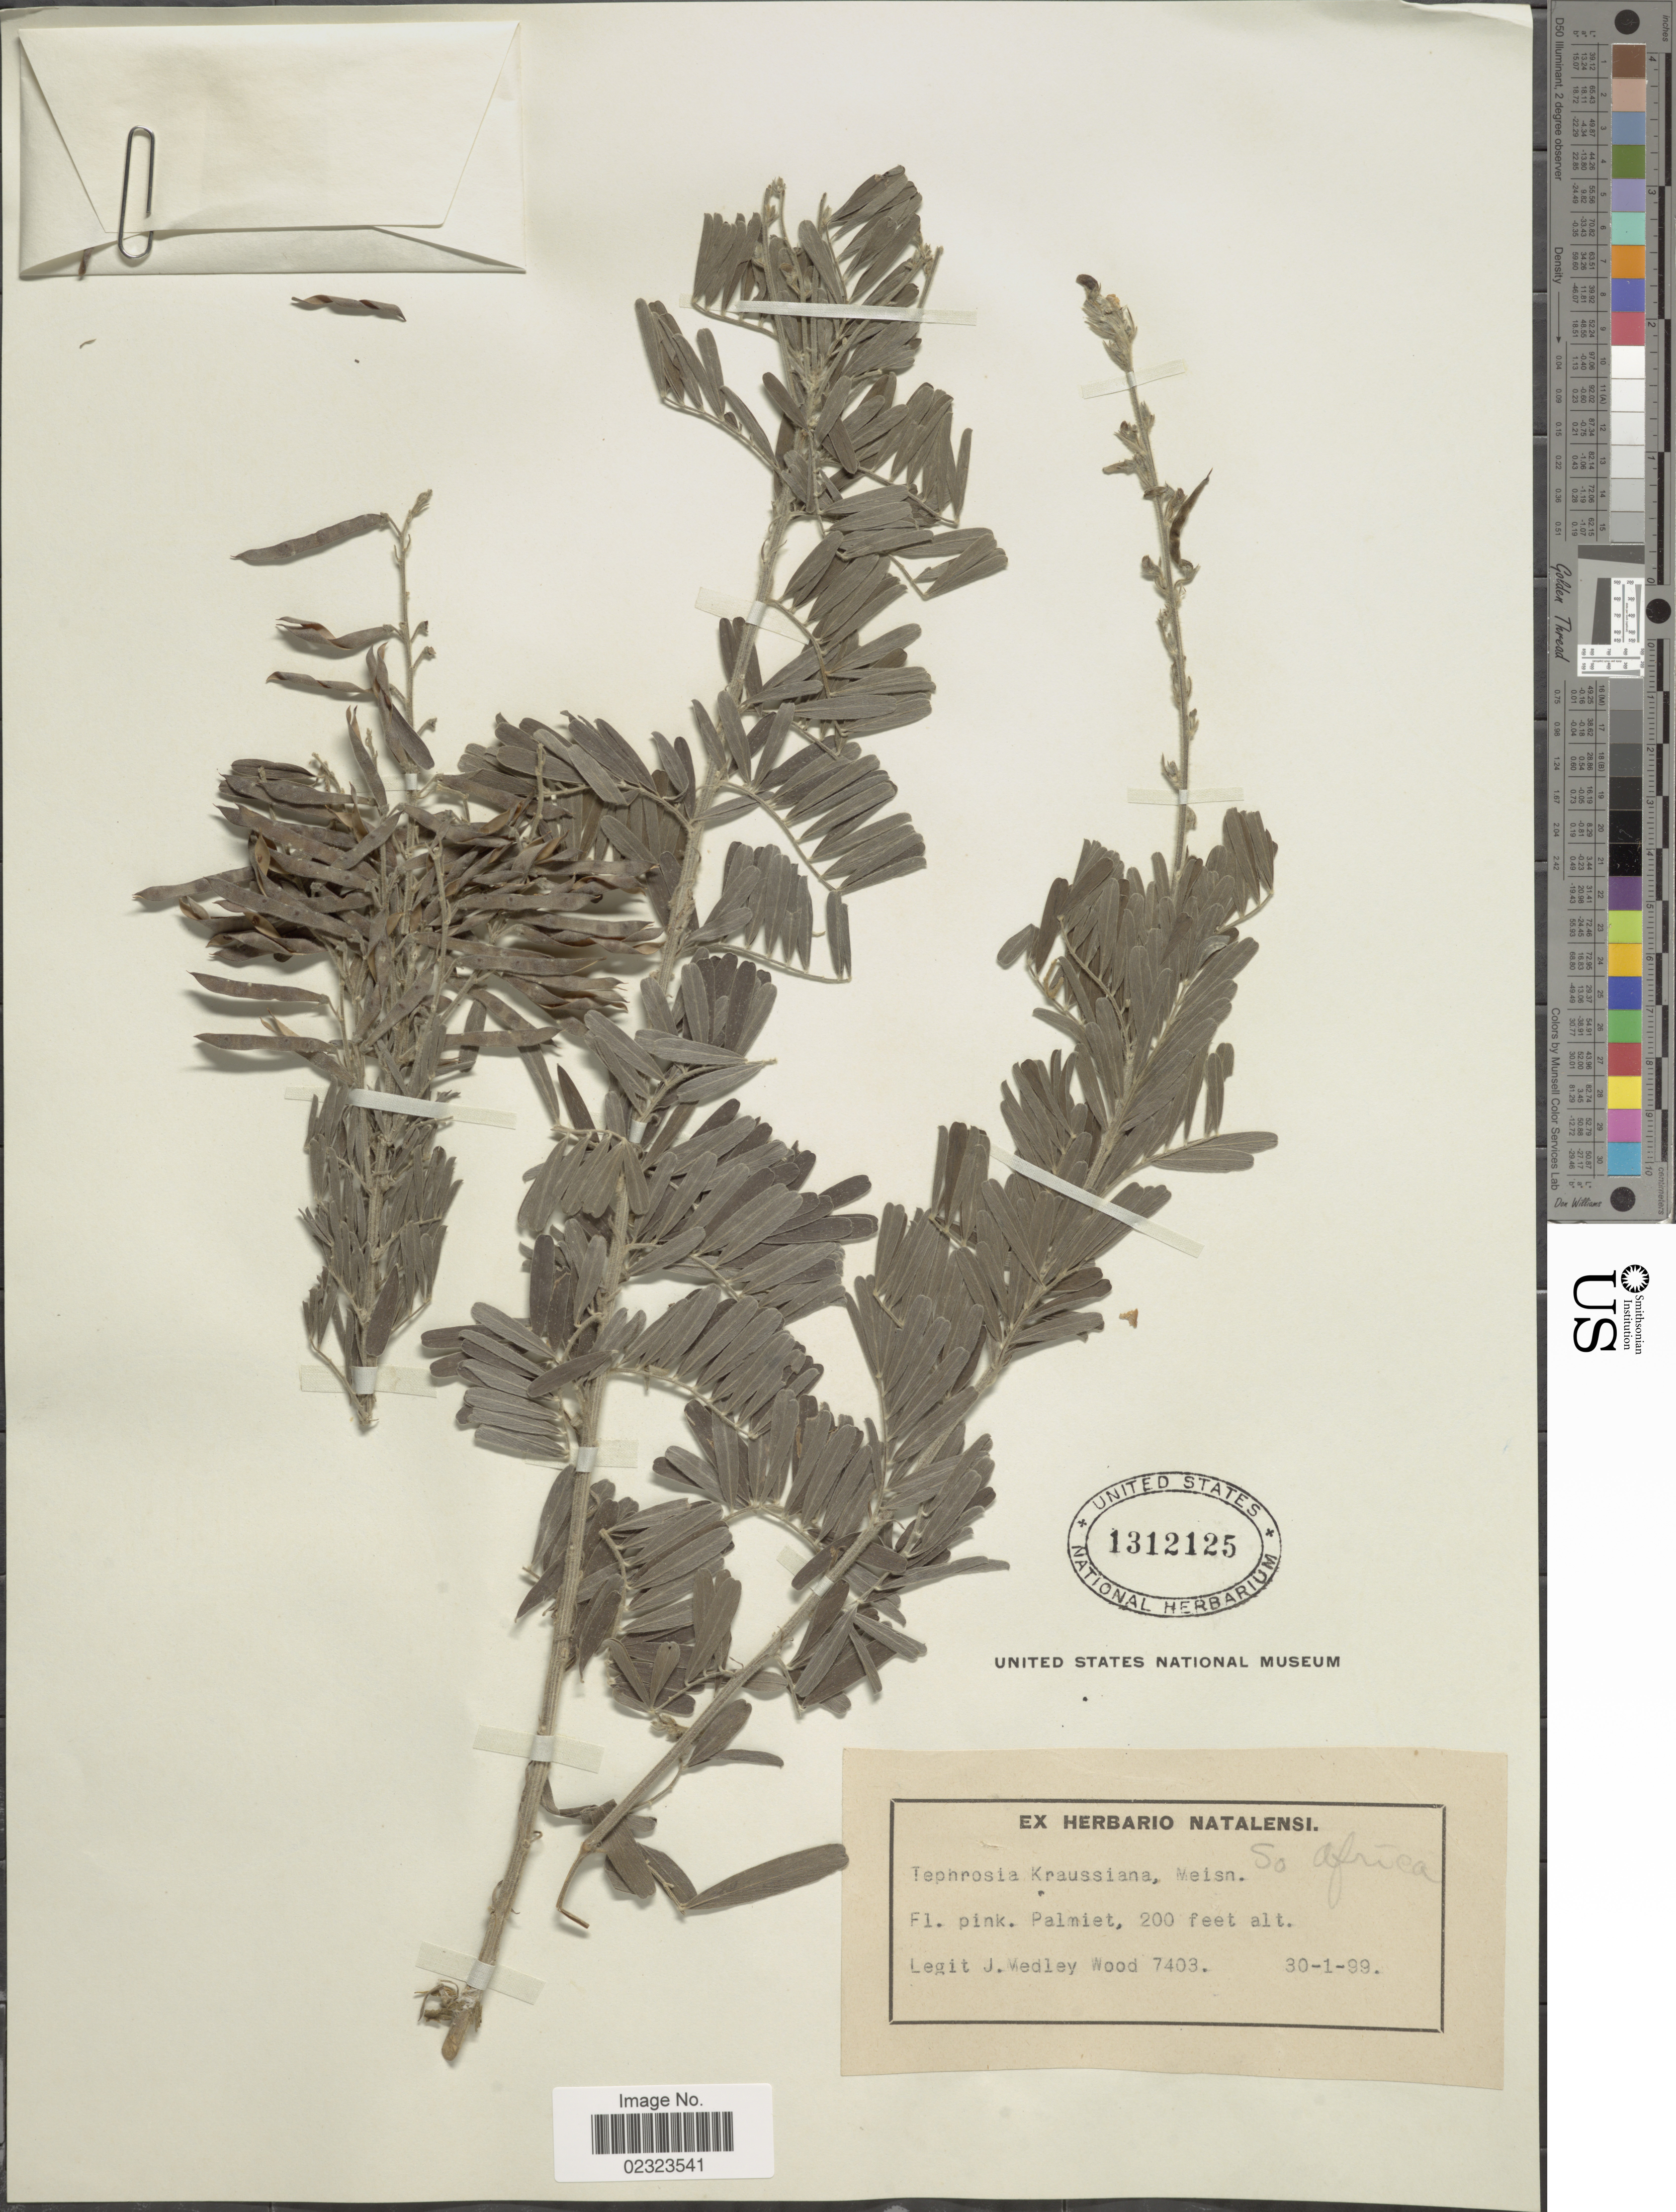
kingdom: Plantae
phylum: Tracheophyta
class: Magnoliopsida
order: Fabales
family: Fabaceae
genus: Tephrosia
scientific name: Tephrosia kraussiana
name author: Meisn.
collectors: J. Medley Wood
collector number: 7403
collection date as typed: Transcribed d/m/y: 30/1/99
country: South Africa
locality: Palmiet.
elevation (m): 61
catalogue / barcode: US 1312125